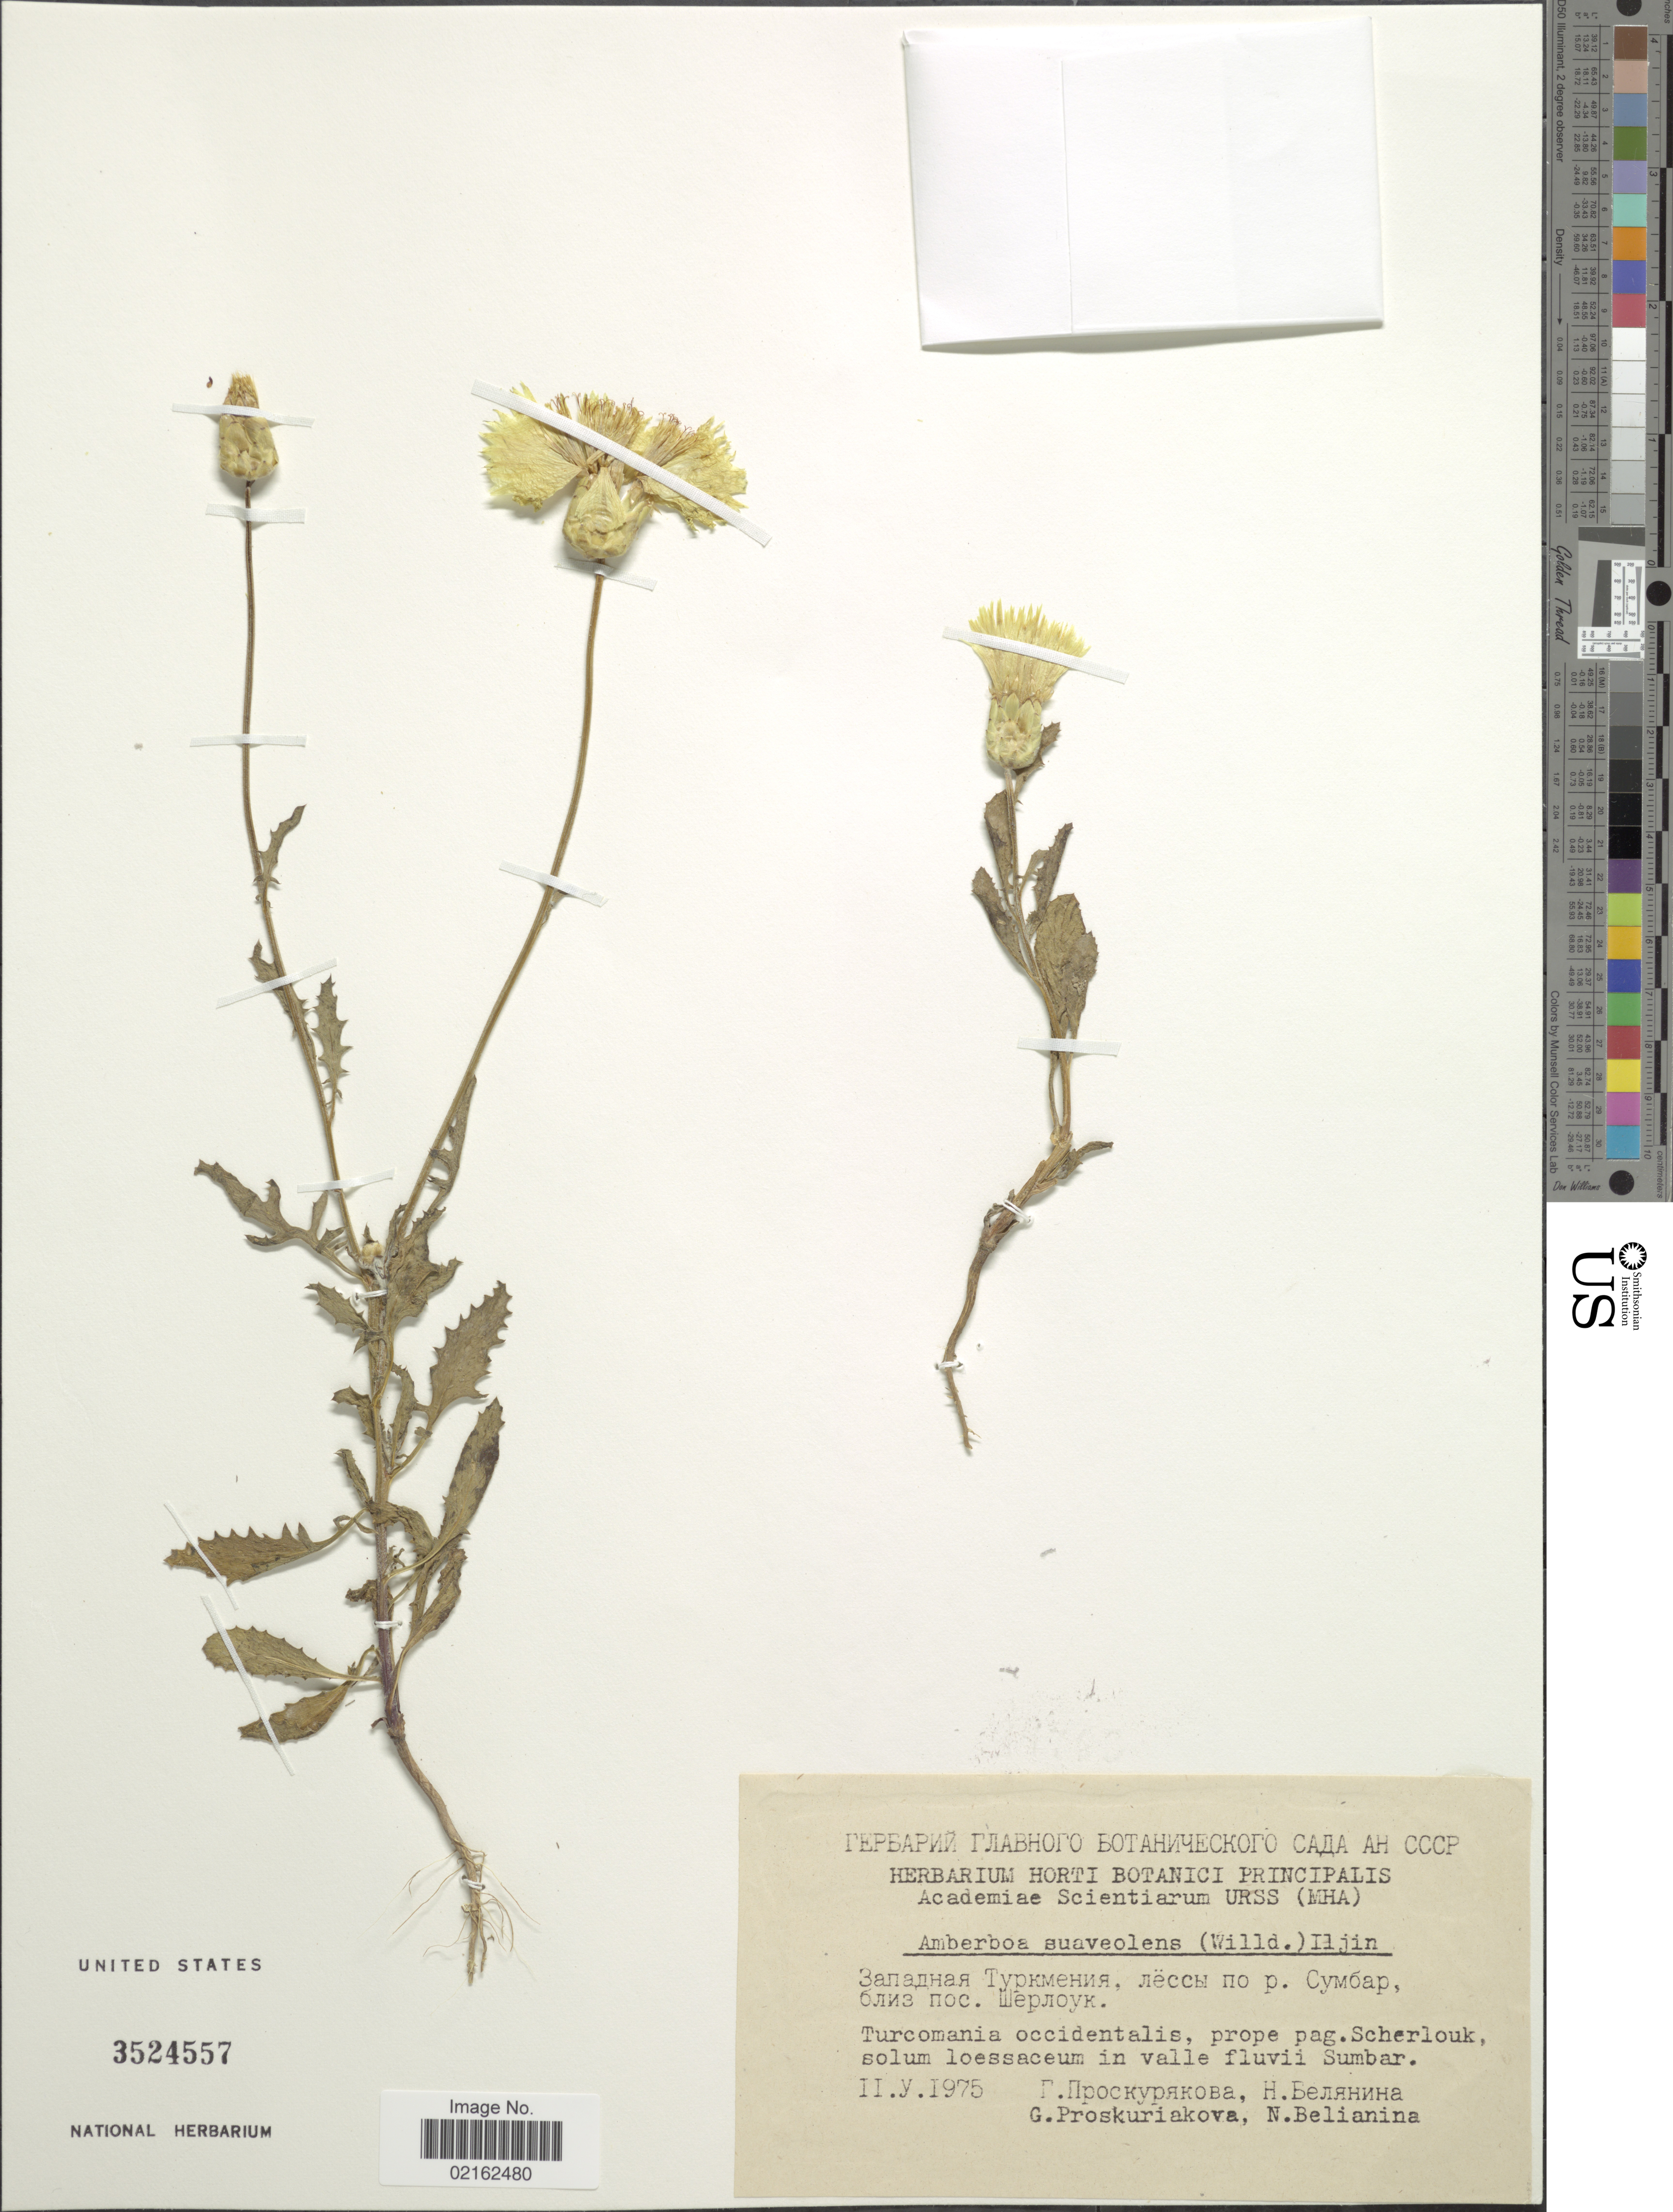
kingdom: Plantae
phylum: Tracheophyta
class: Magnoliopsida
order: Asterales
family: Asteraceae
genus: Amberboa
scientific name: Amberboa amberboi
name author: (L.) Tzvelev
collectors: G. Proskuriakova & N. Belianina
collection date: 1975-05-11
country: Turkmenistan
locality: Turcomania occidentalis, prope pag. Scherlouk, fluvii Sumbar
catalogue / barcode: US 3524557